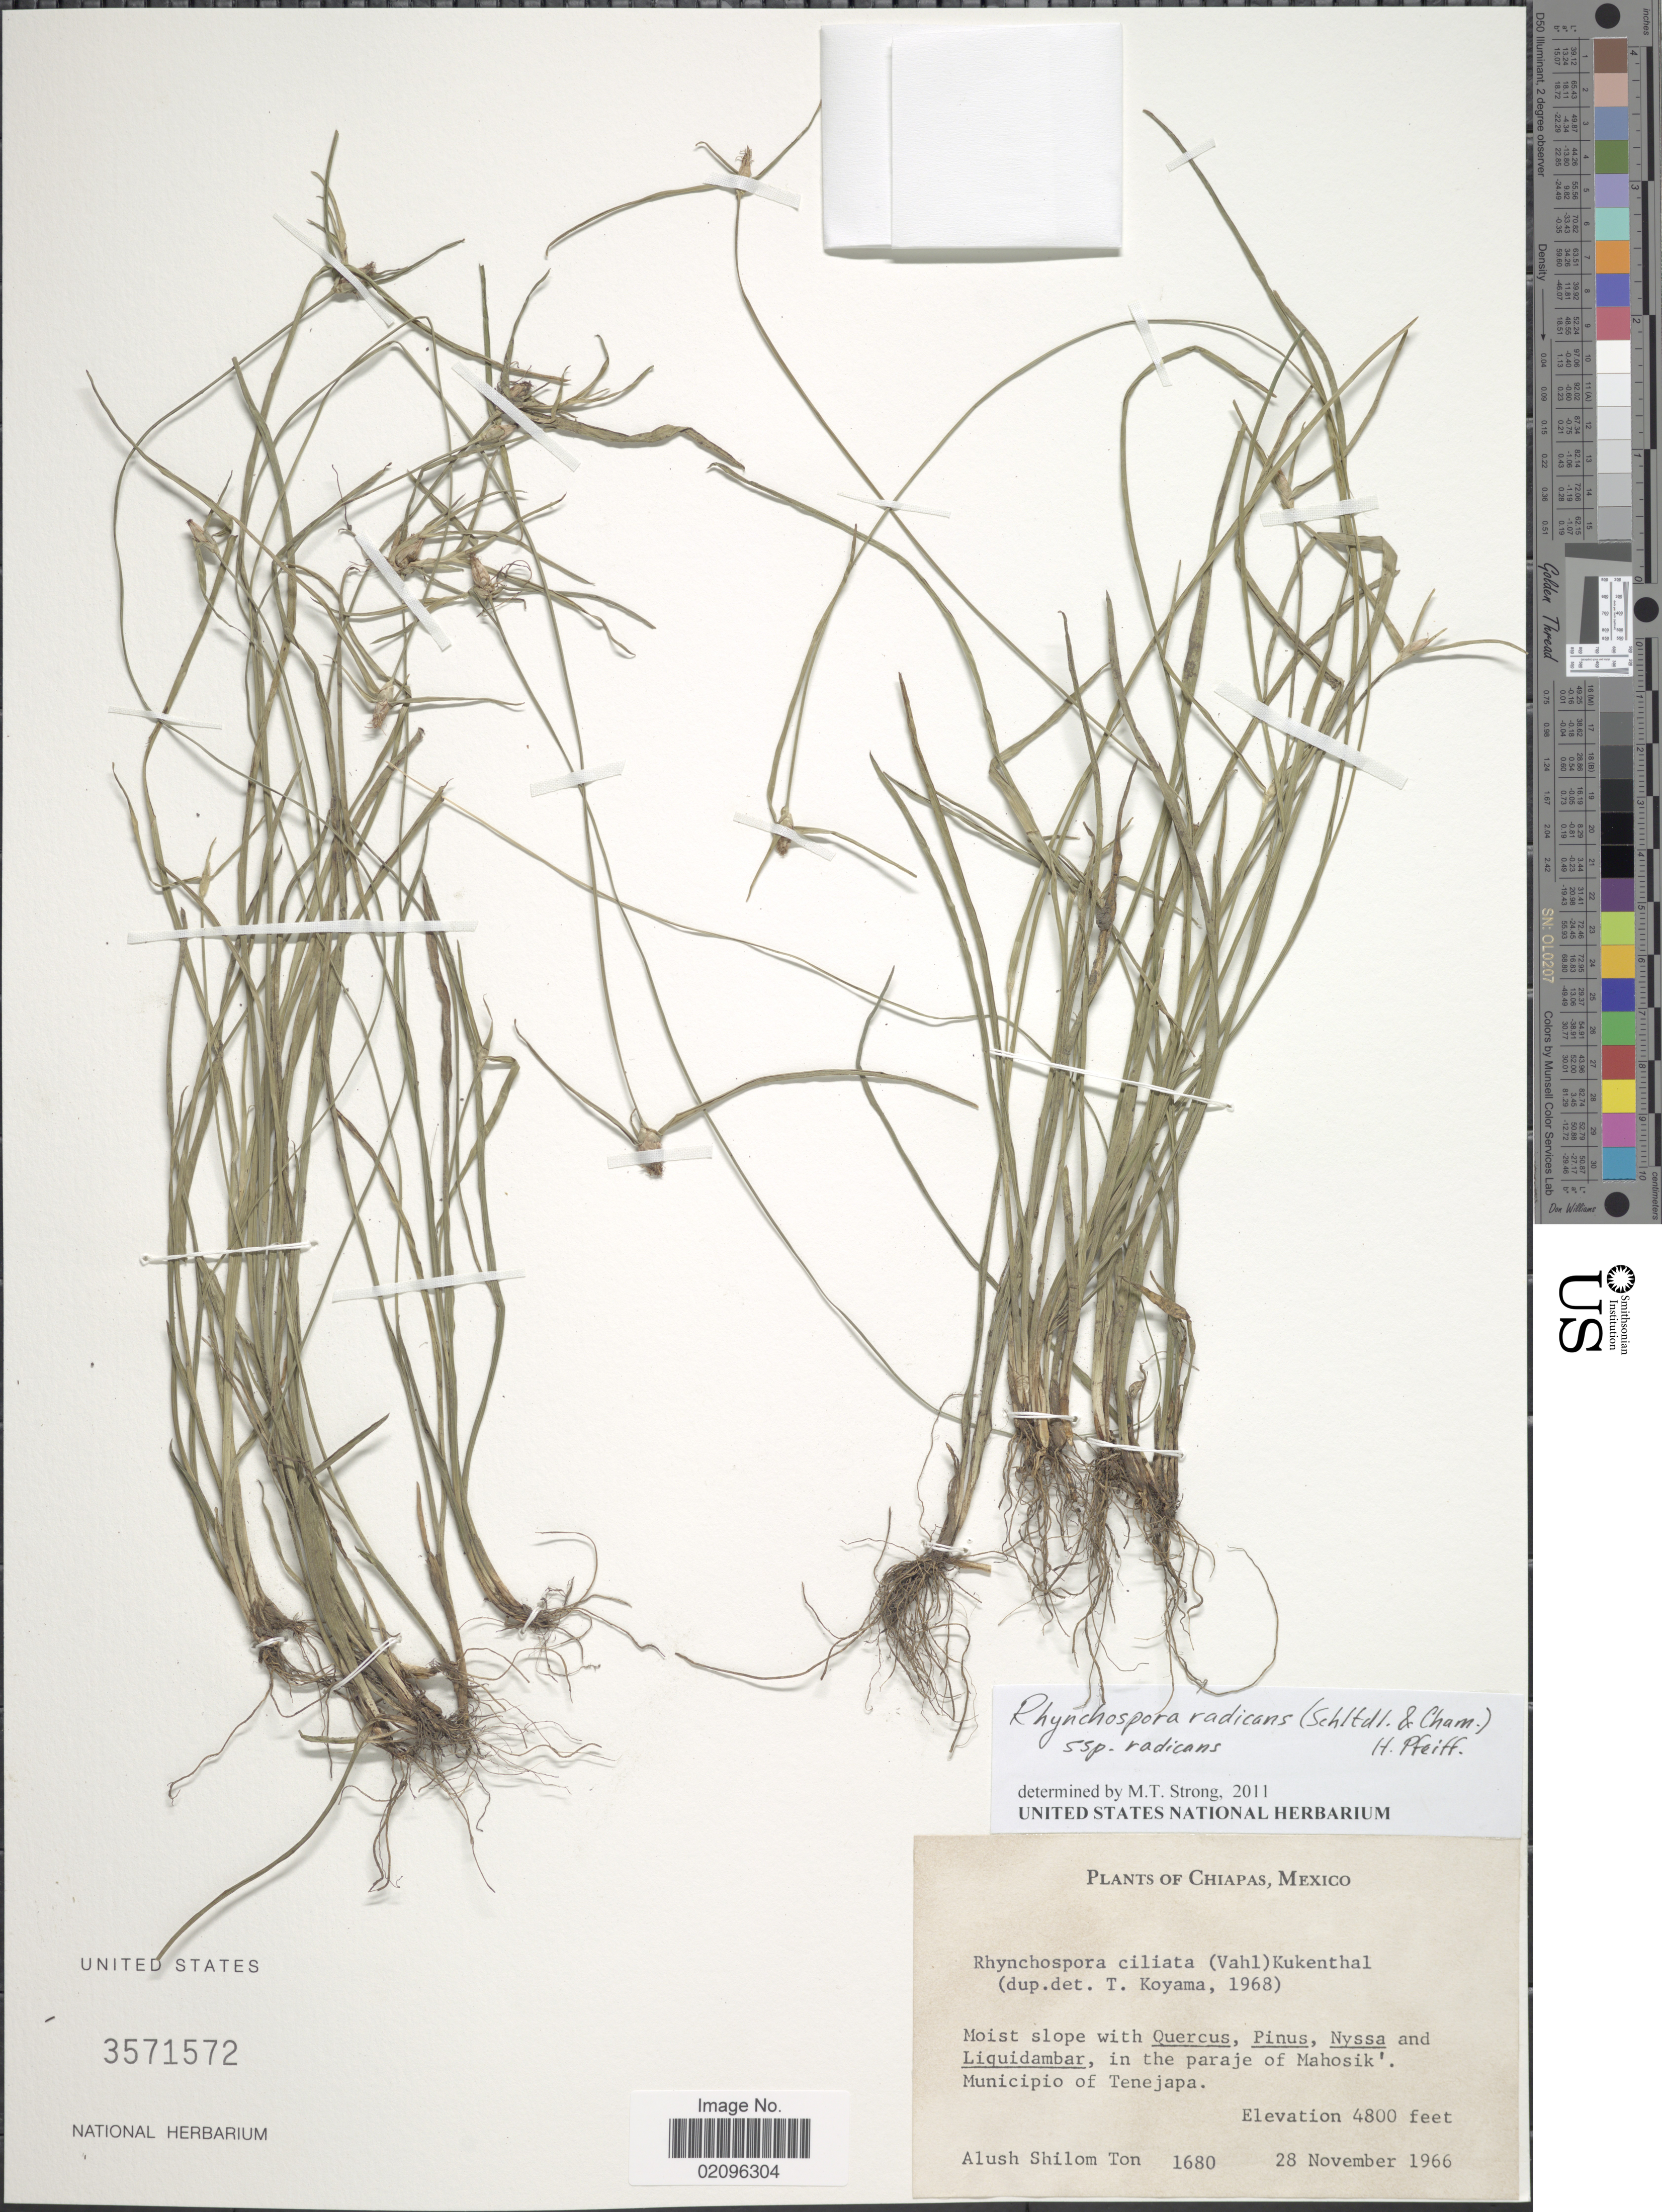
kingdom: Plantae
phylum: Tracheophyta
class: Liliopsida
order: Poales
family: Cyperaceae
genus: Rhynchospora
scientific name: Rhynchospora radicans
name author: (Schltdl. & Cham.) H. Pfeiff.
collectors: A. M. Ton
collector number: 1680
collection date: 1966-11-28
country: Mexico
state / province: Chiapas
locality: Chiapas,Mexico. In the paraje of Mahosik'. Municipio of Tenejapa.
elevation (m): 1463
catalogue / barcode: US 3571572